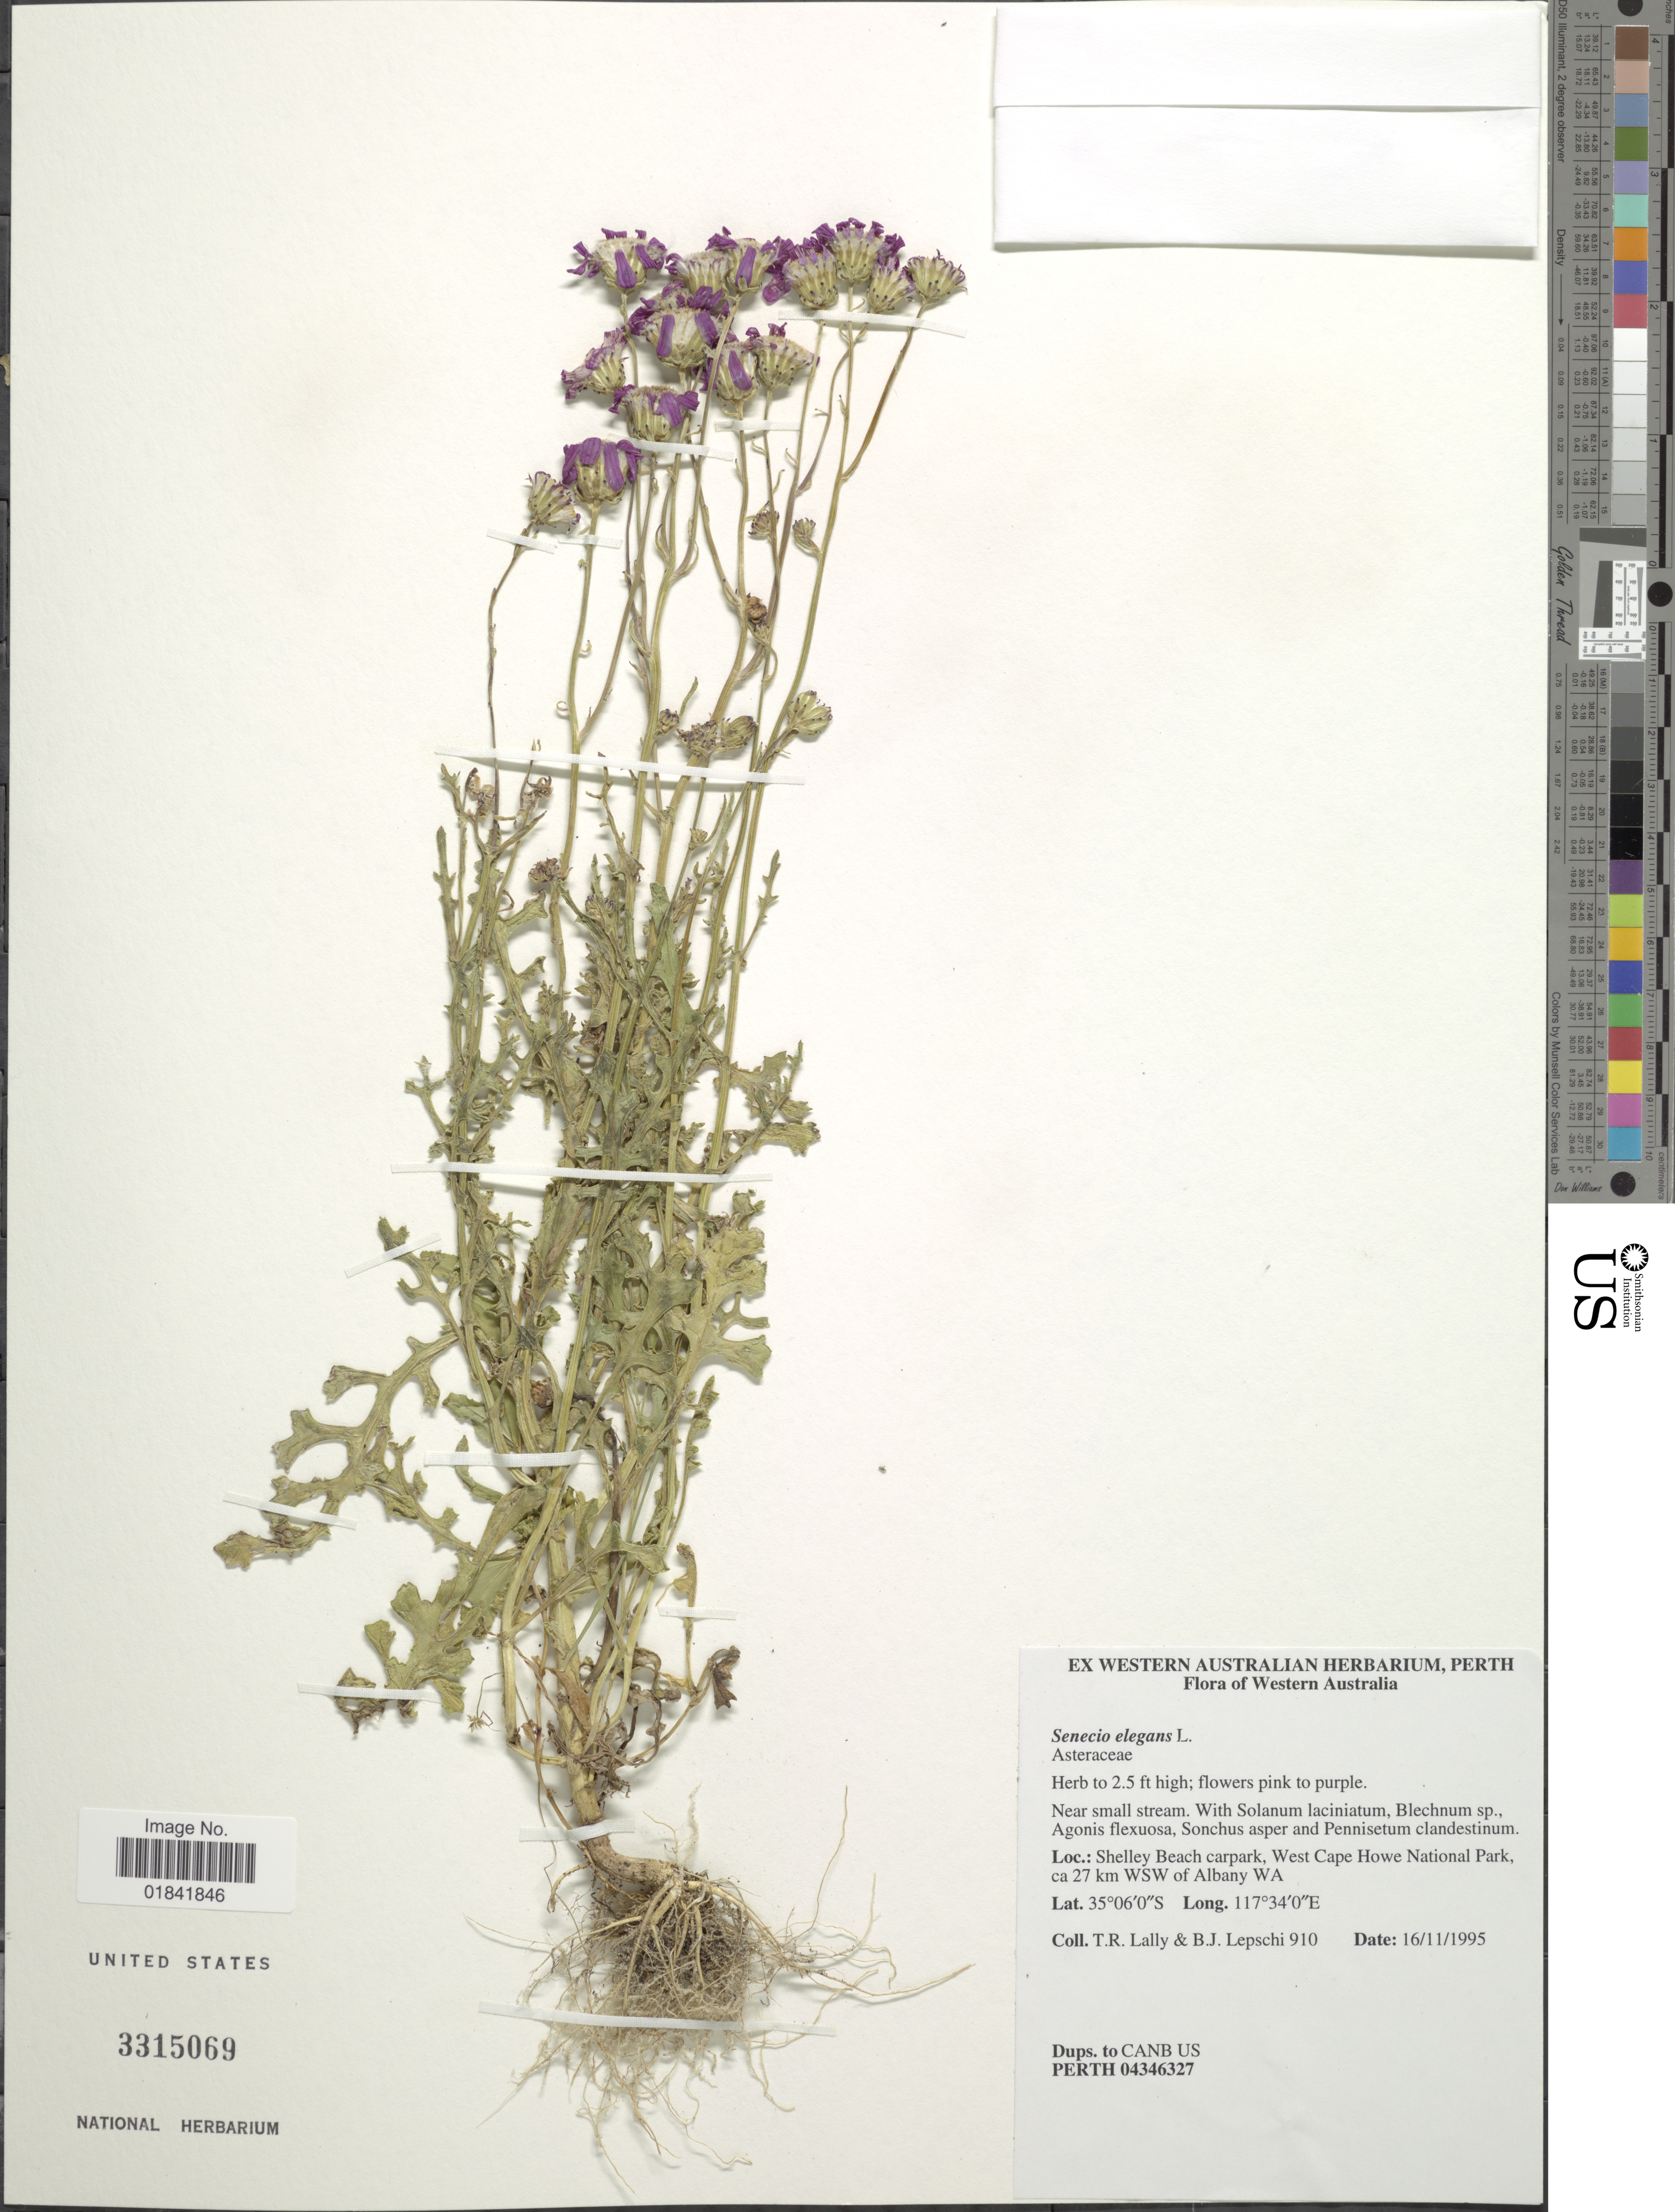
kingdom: Plantae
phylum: Tracheophyta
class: Magnoliopsida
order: Asterales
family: Asteraceae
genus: Senecio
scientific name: Senecio elegans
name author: L.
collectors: T. R. Lally & B. Lepschi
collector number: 910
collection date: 1995-11-16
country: Australia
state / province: Western Australia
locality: Shelley Beach carpark, West Cape Howe National Park, ca 27 km WSW of Albany WA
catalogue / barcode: US 3315069